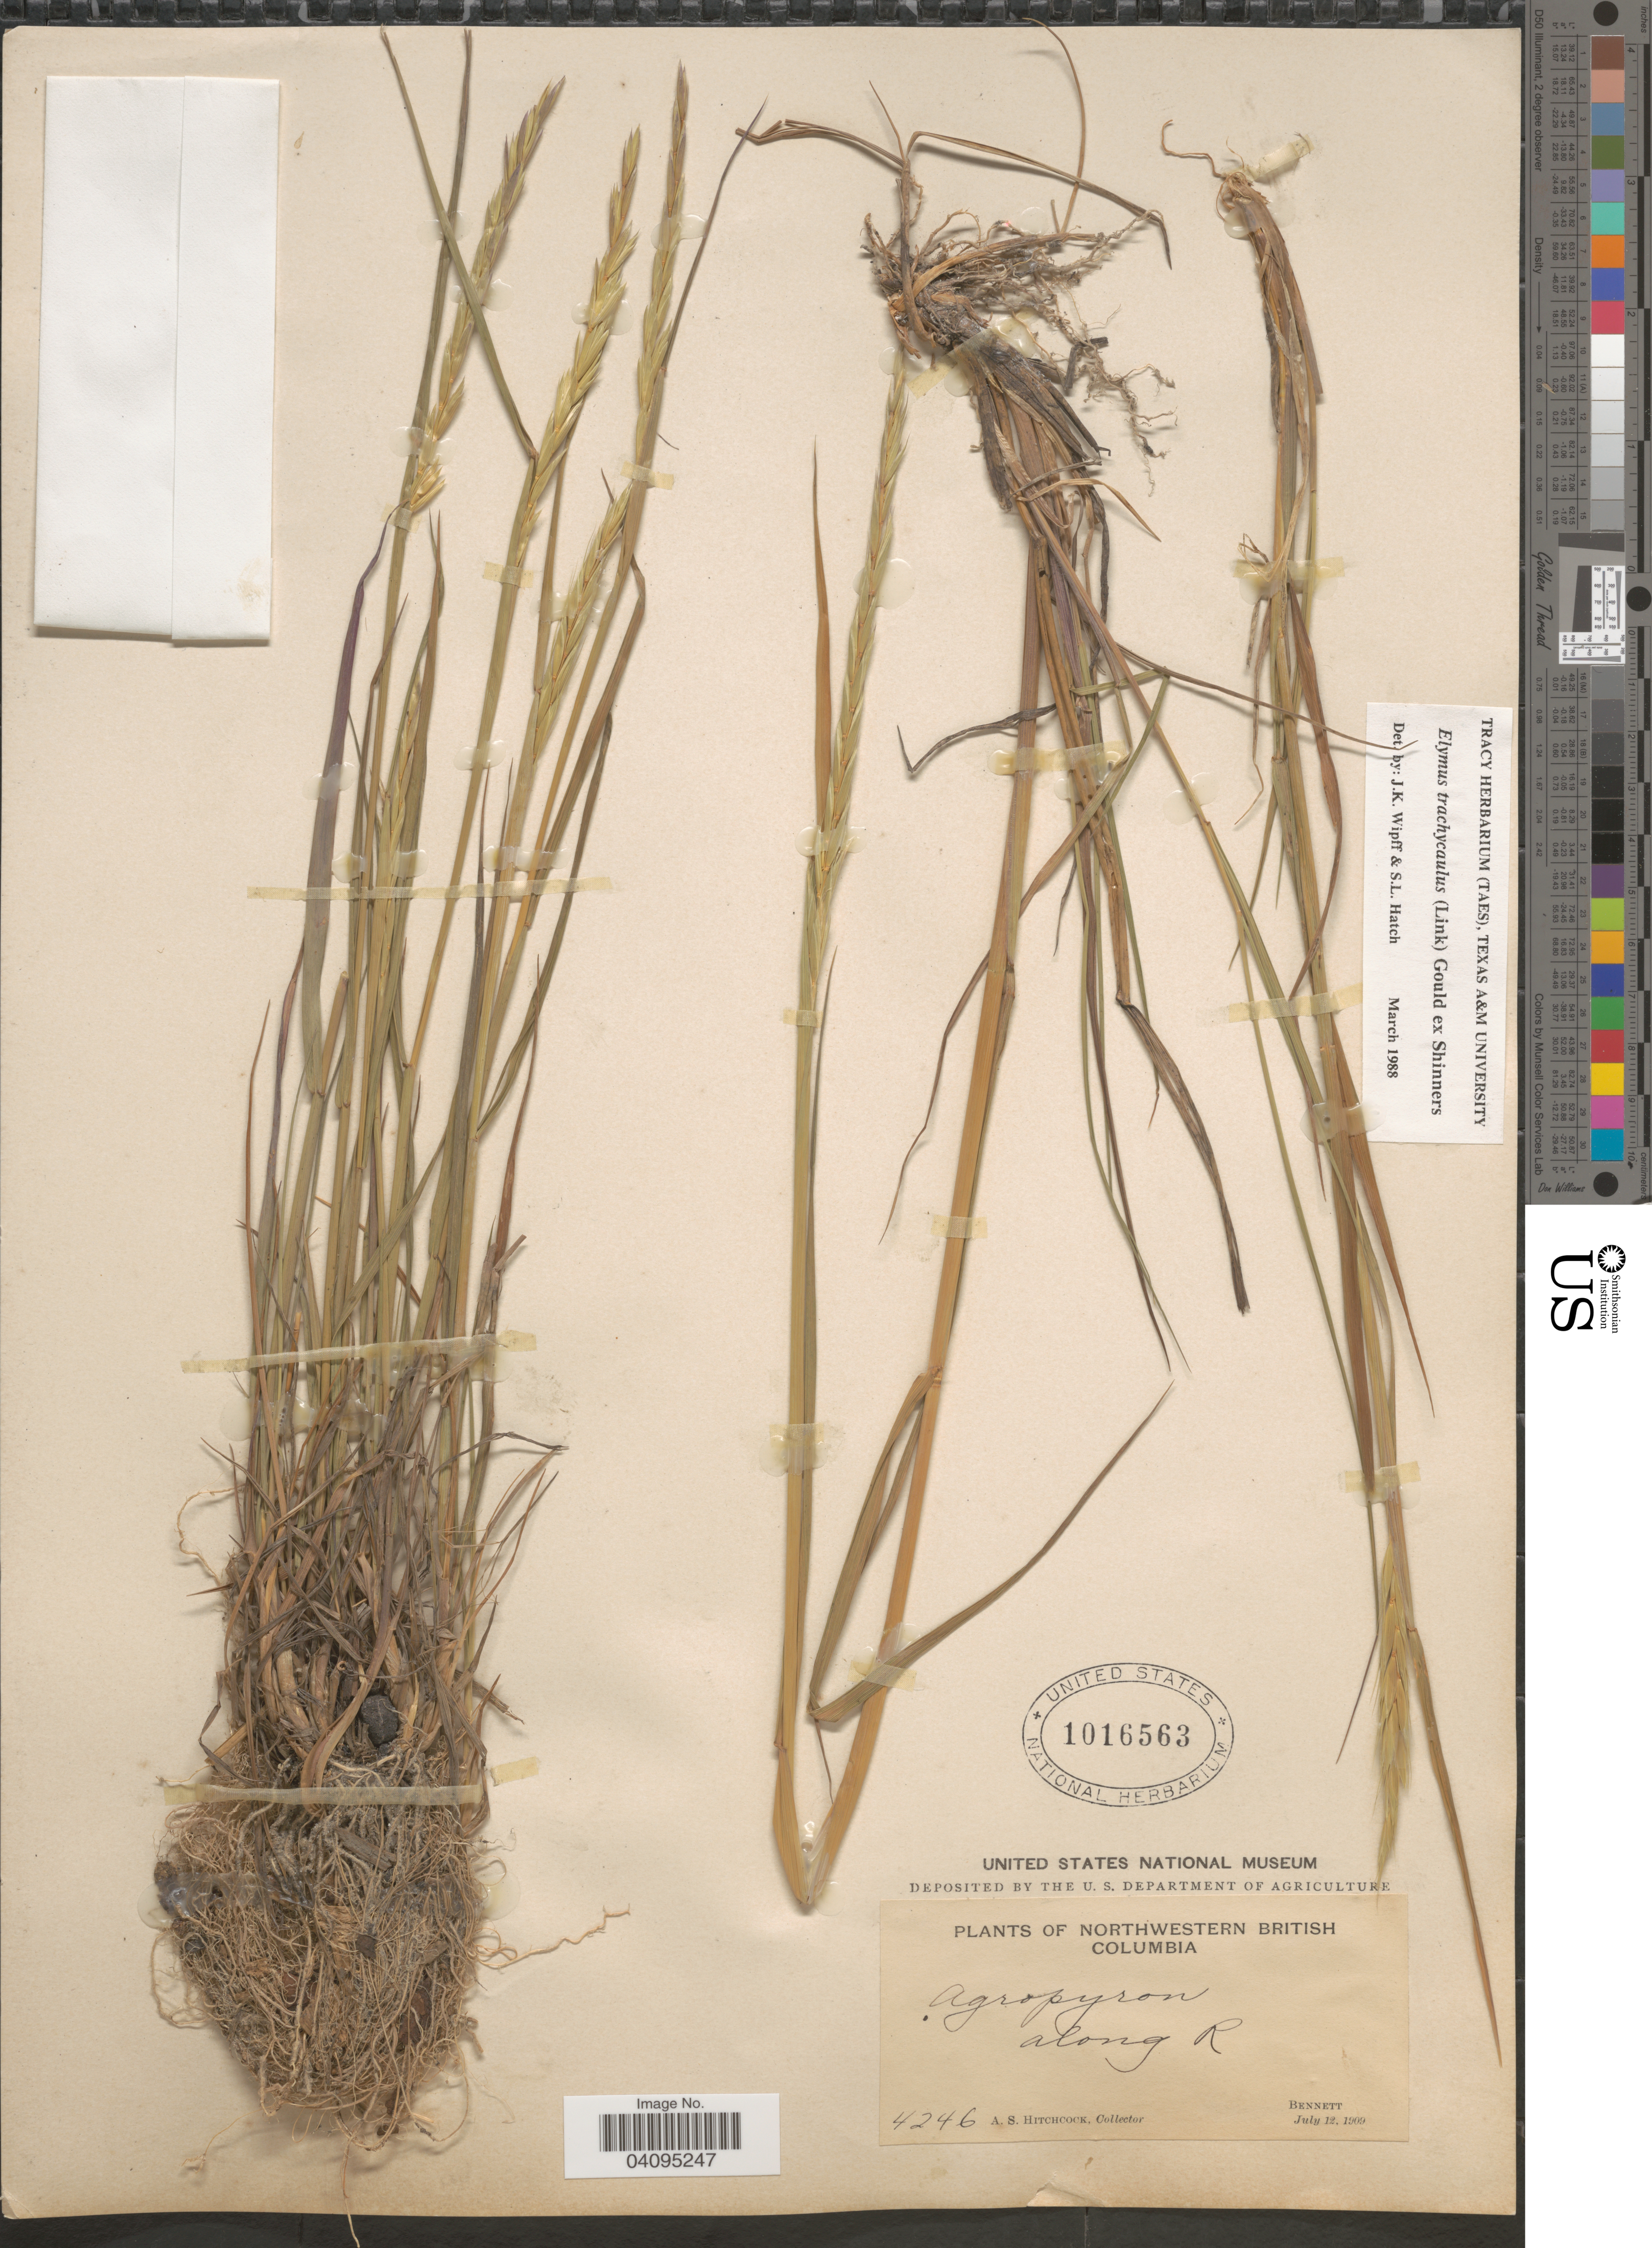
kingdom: Plantae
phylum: Tracheophyta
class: Liliopsida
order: Poales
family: Poaceae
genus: Elymus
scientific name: Elymus trachycaulus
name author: (Link) Gould ex Shinners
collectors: A. S. Hitchcock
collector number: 4246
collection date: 1909-07-12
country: Canada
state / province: British Columbia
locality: Northwestern British Columbia. Along R. Bennett.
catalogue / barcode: US 1016563